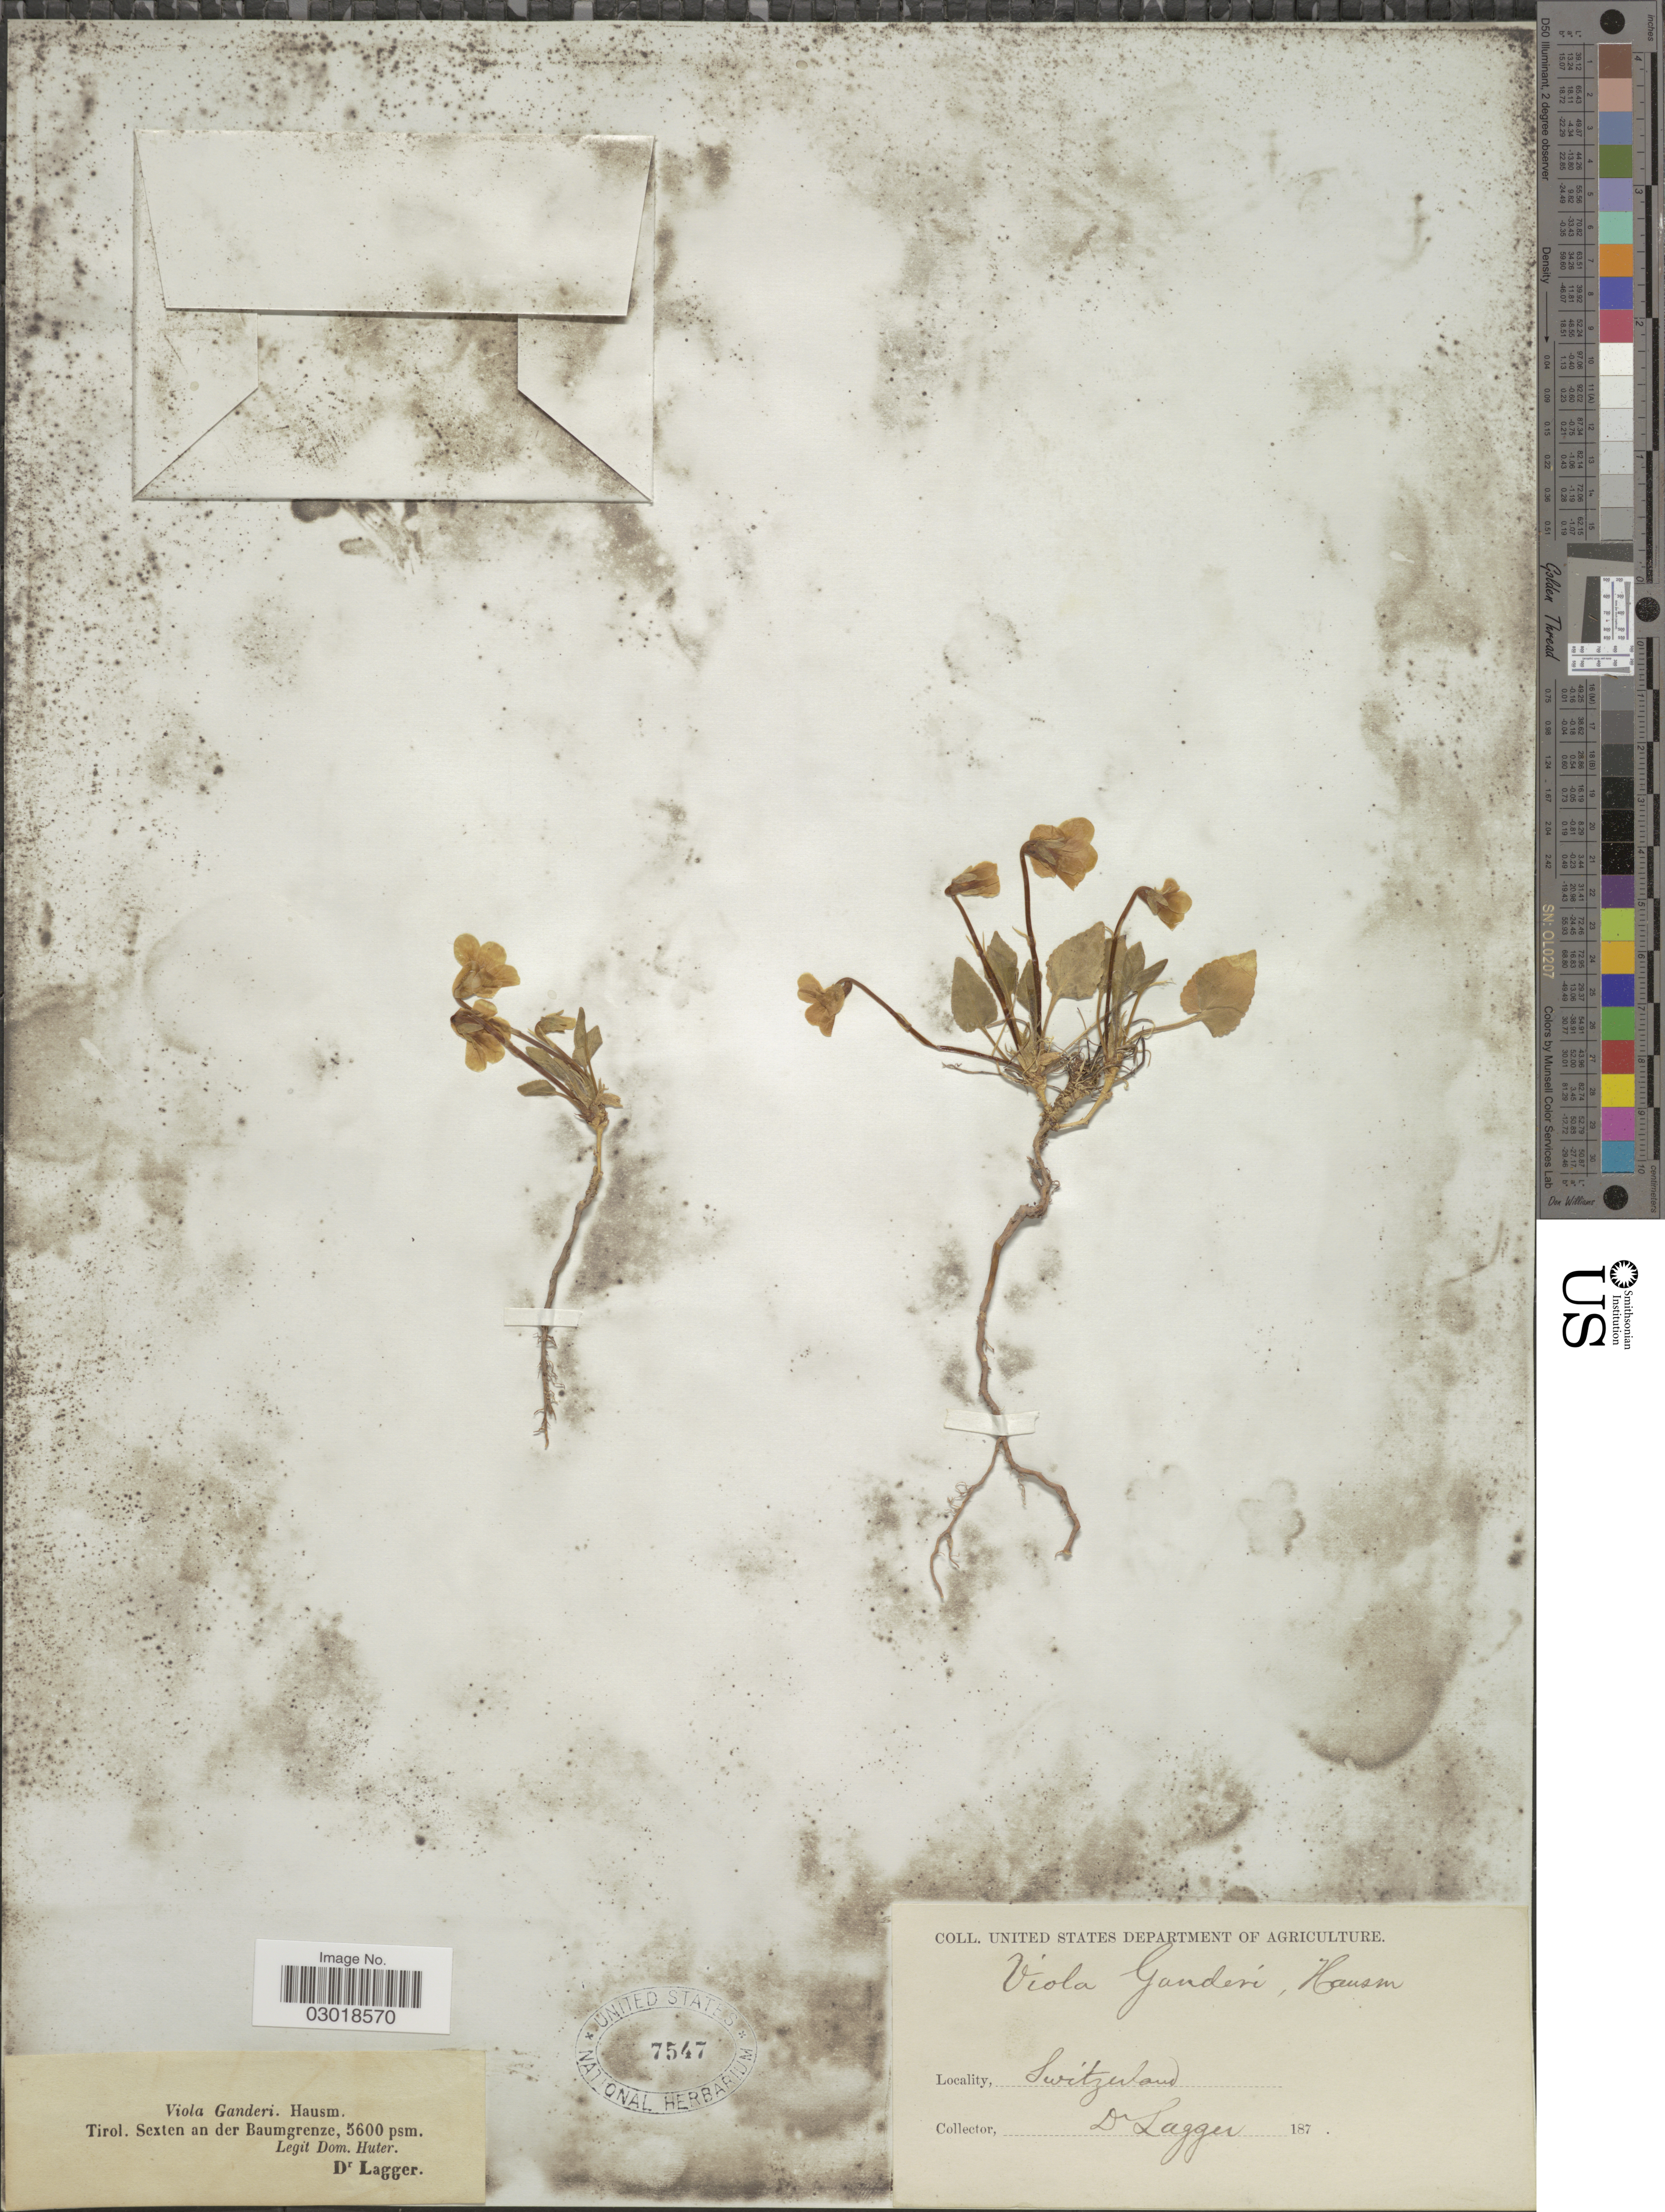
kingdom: Plantae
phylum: Tracheophyta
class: Magnoliopsida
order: Malpighiales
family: Violaceae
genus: Viola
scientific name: Viola ganderi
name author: Hausm. ex Nyman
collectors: D. Huter & F. J. Lagger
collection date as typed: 187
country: Italy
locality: Tirol. Sexten an der Baumgrenze.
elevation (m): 5600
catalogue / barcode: US 7547